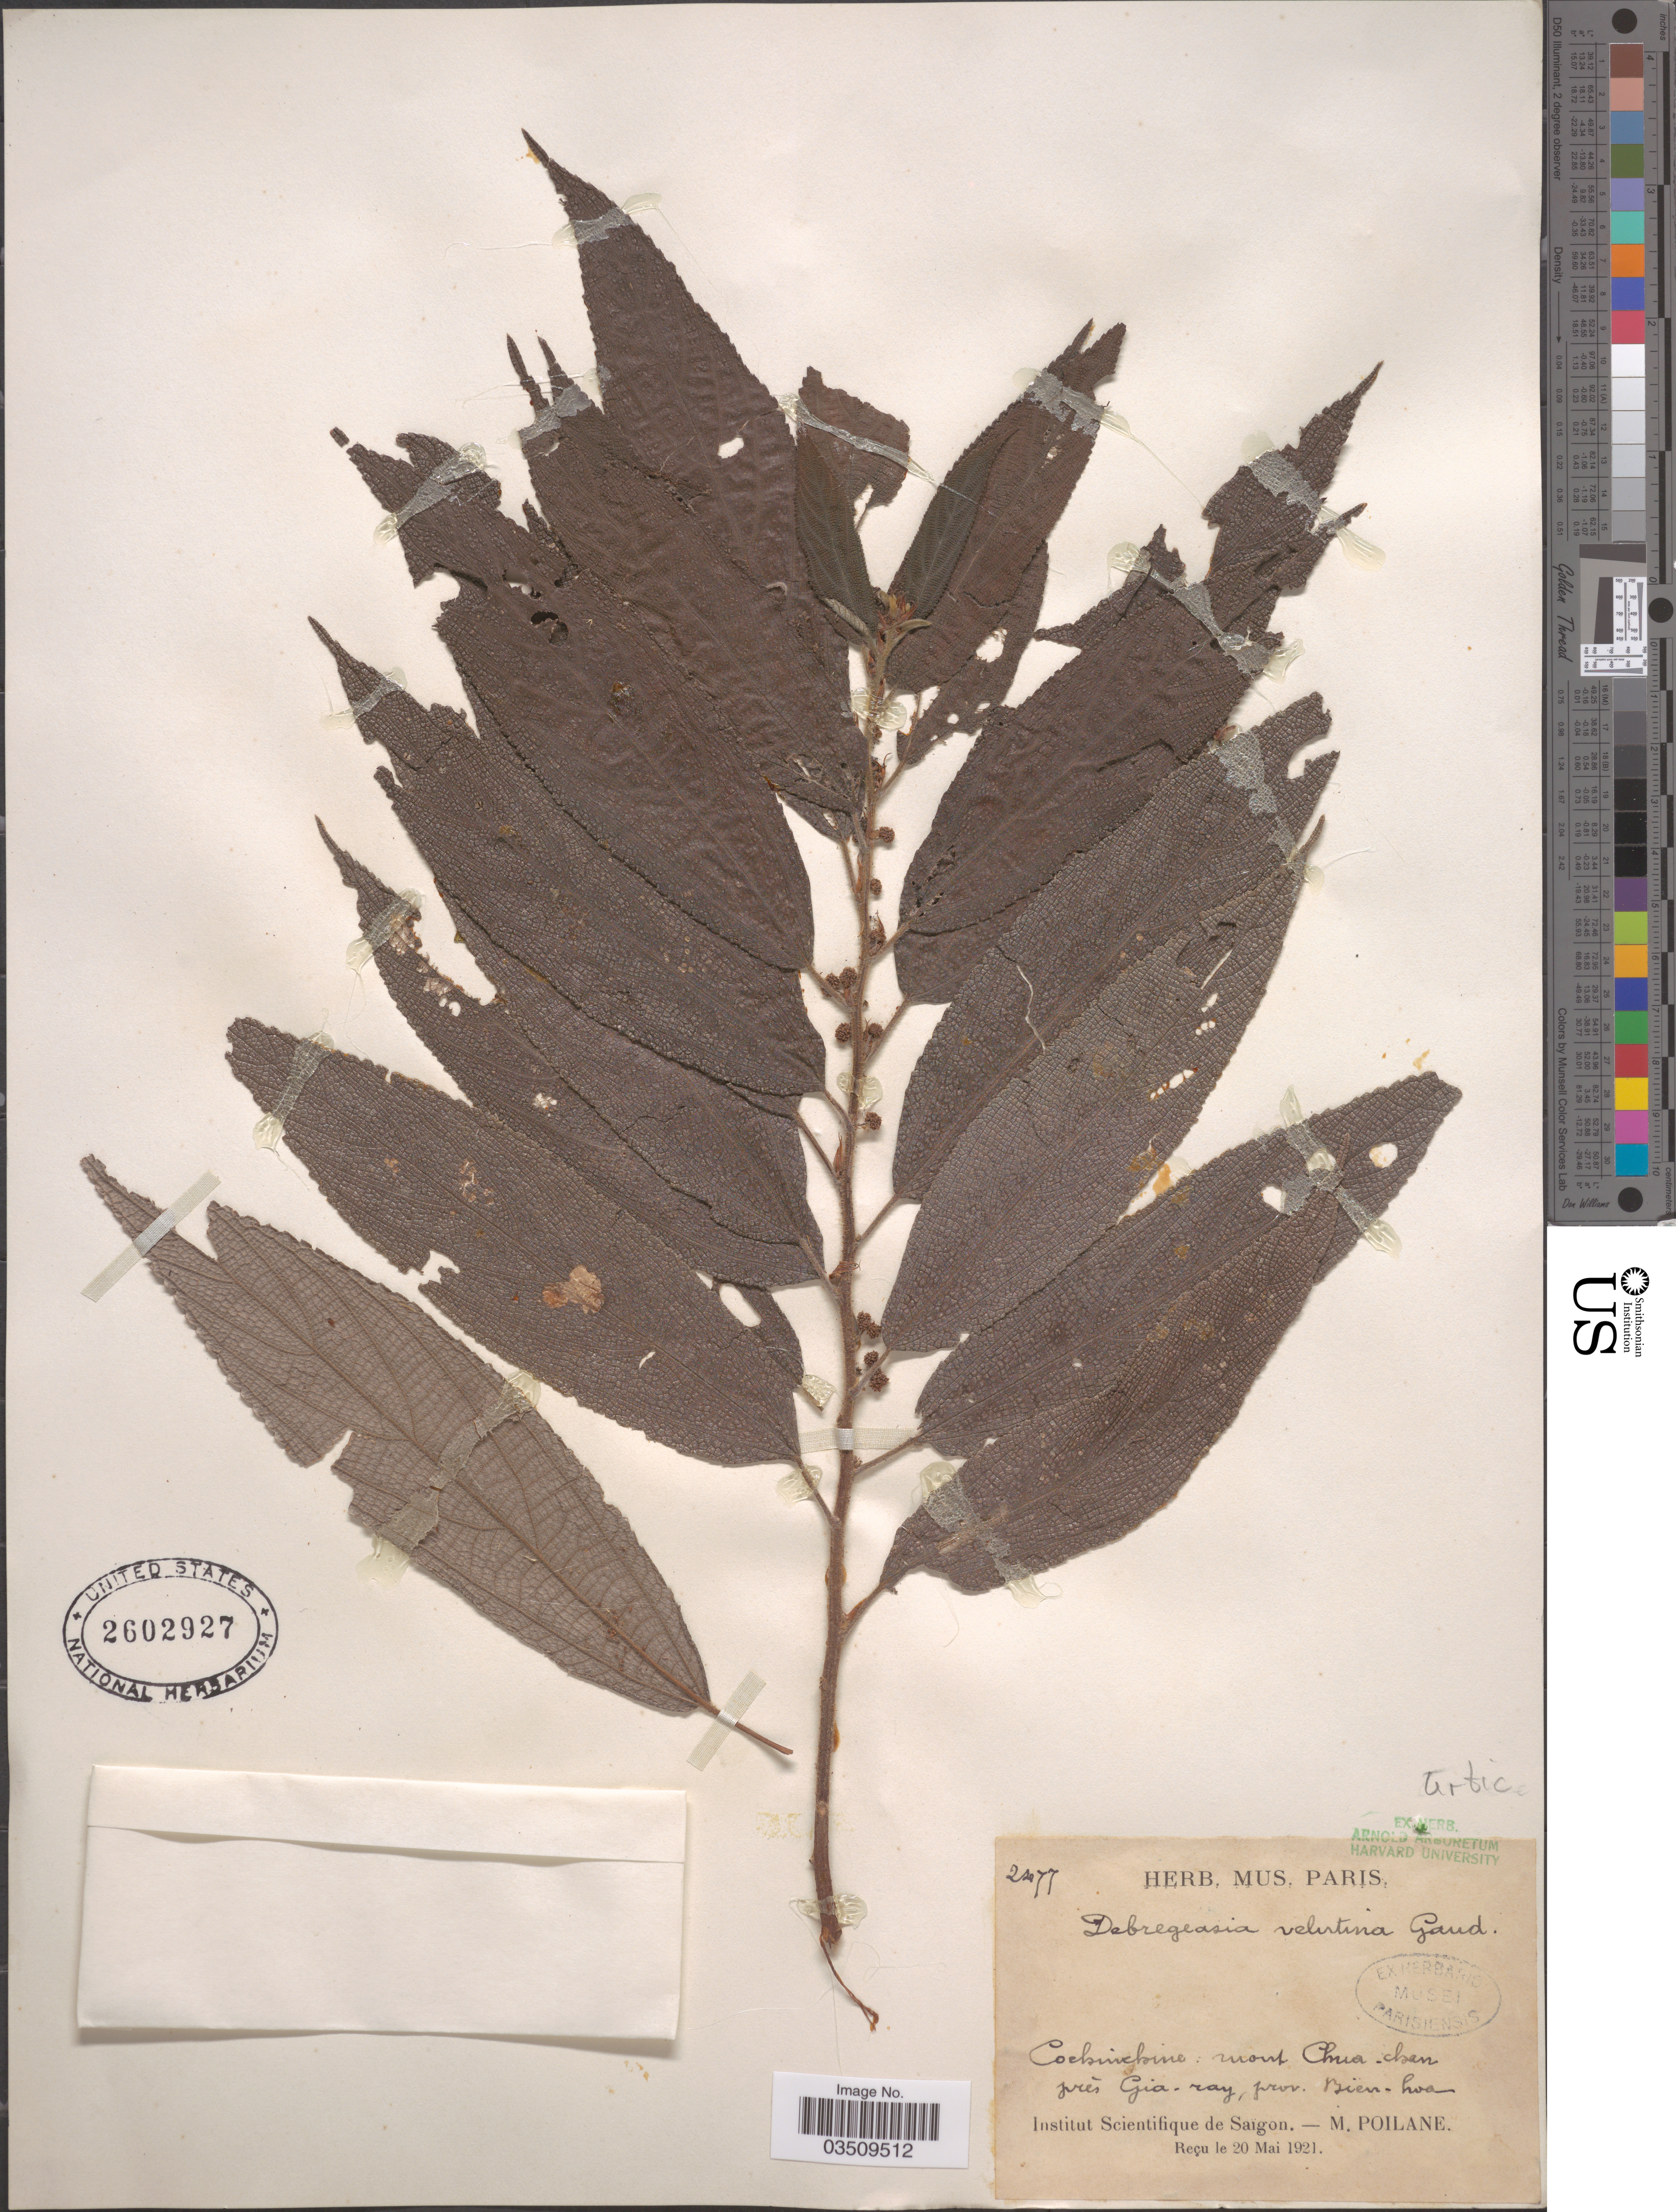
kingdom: Plantae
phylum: Tracheophyta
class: Magnoliopsida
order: Rosales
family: Urticaceae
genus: Debregeasia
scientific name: Debregeasia velutina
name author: Gaudich.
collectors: M. Poilane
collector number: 2477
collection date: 1921-05-20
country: Vietnam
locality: Cochinchine: mont Chua-chen, prés Gia-ray, prov. Biën-hoa.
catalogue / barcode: US 2602927